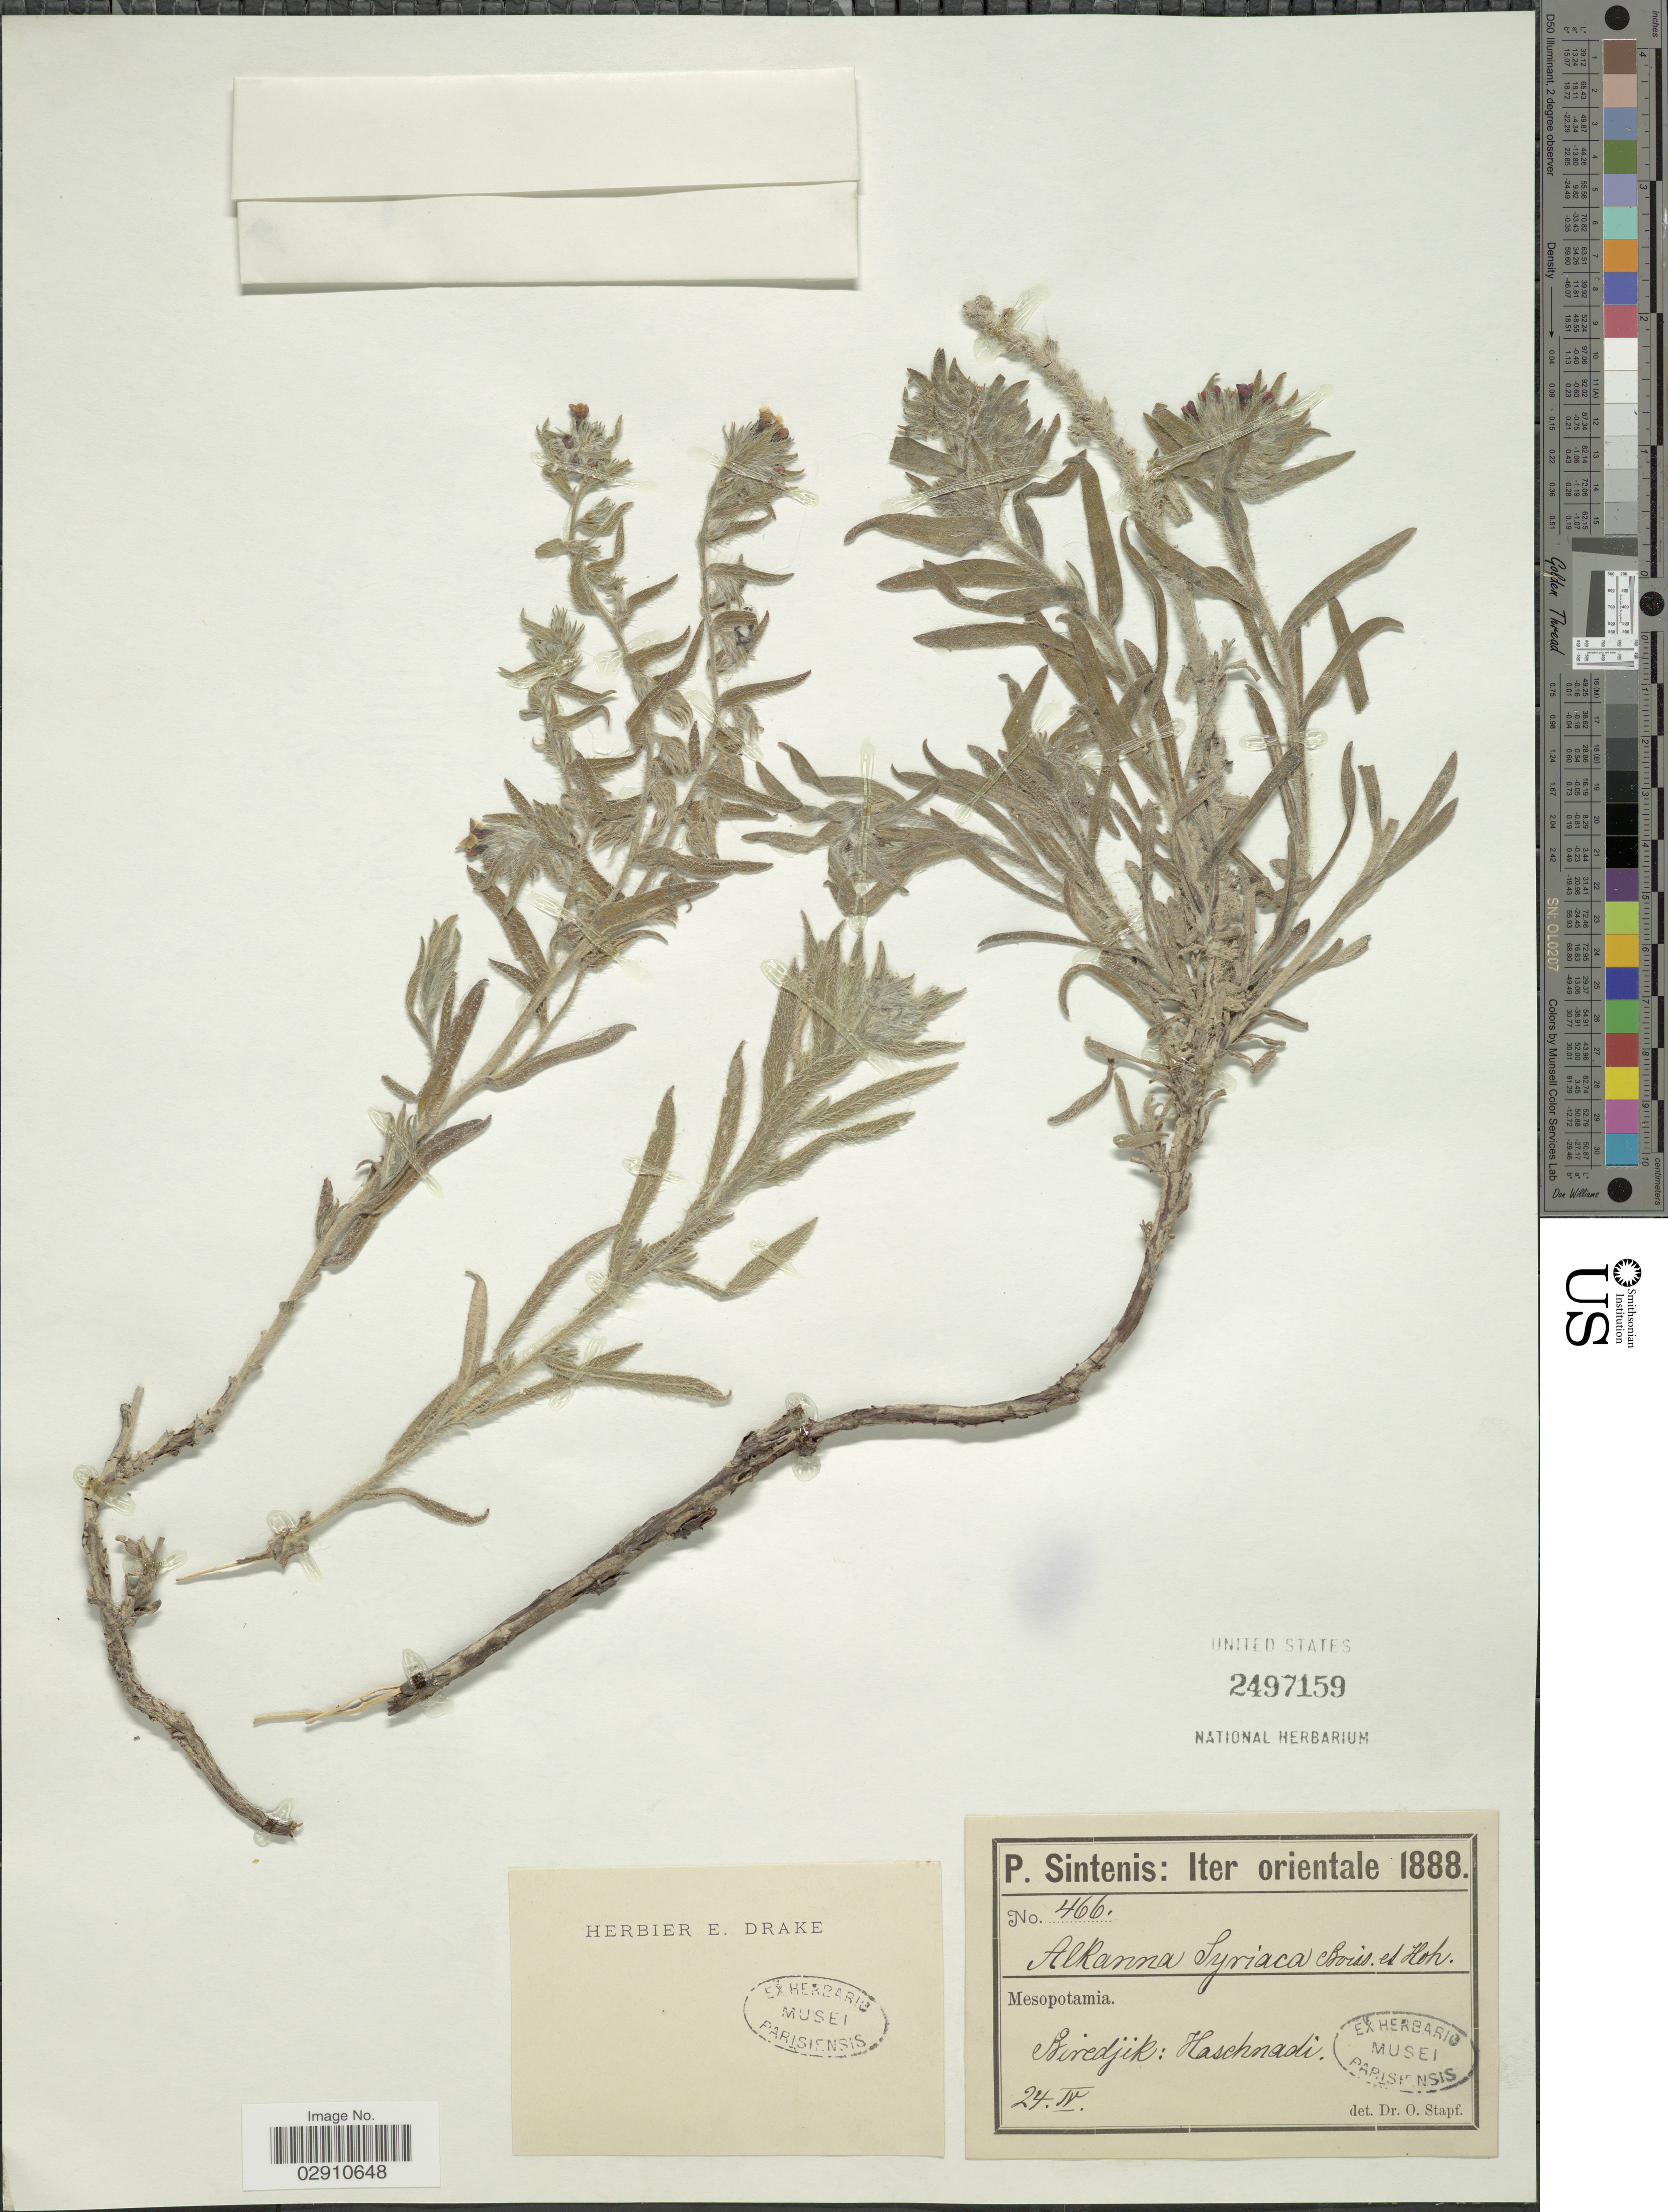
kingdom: Plantae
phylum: Tracheophyta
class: Magnoliopsida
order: Boraginales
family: Boraginaceae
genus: Alkanna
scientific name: Alkanna syriaca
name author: (Boiss. & Hohen.) Boiss.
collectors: P. Sintenis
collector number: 466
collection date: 1888-04-24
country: Turkey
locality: Iter orientale. Mesopotamia. Biredjik: Haschnadi.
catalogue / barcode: US 2497159